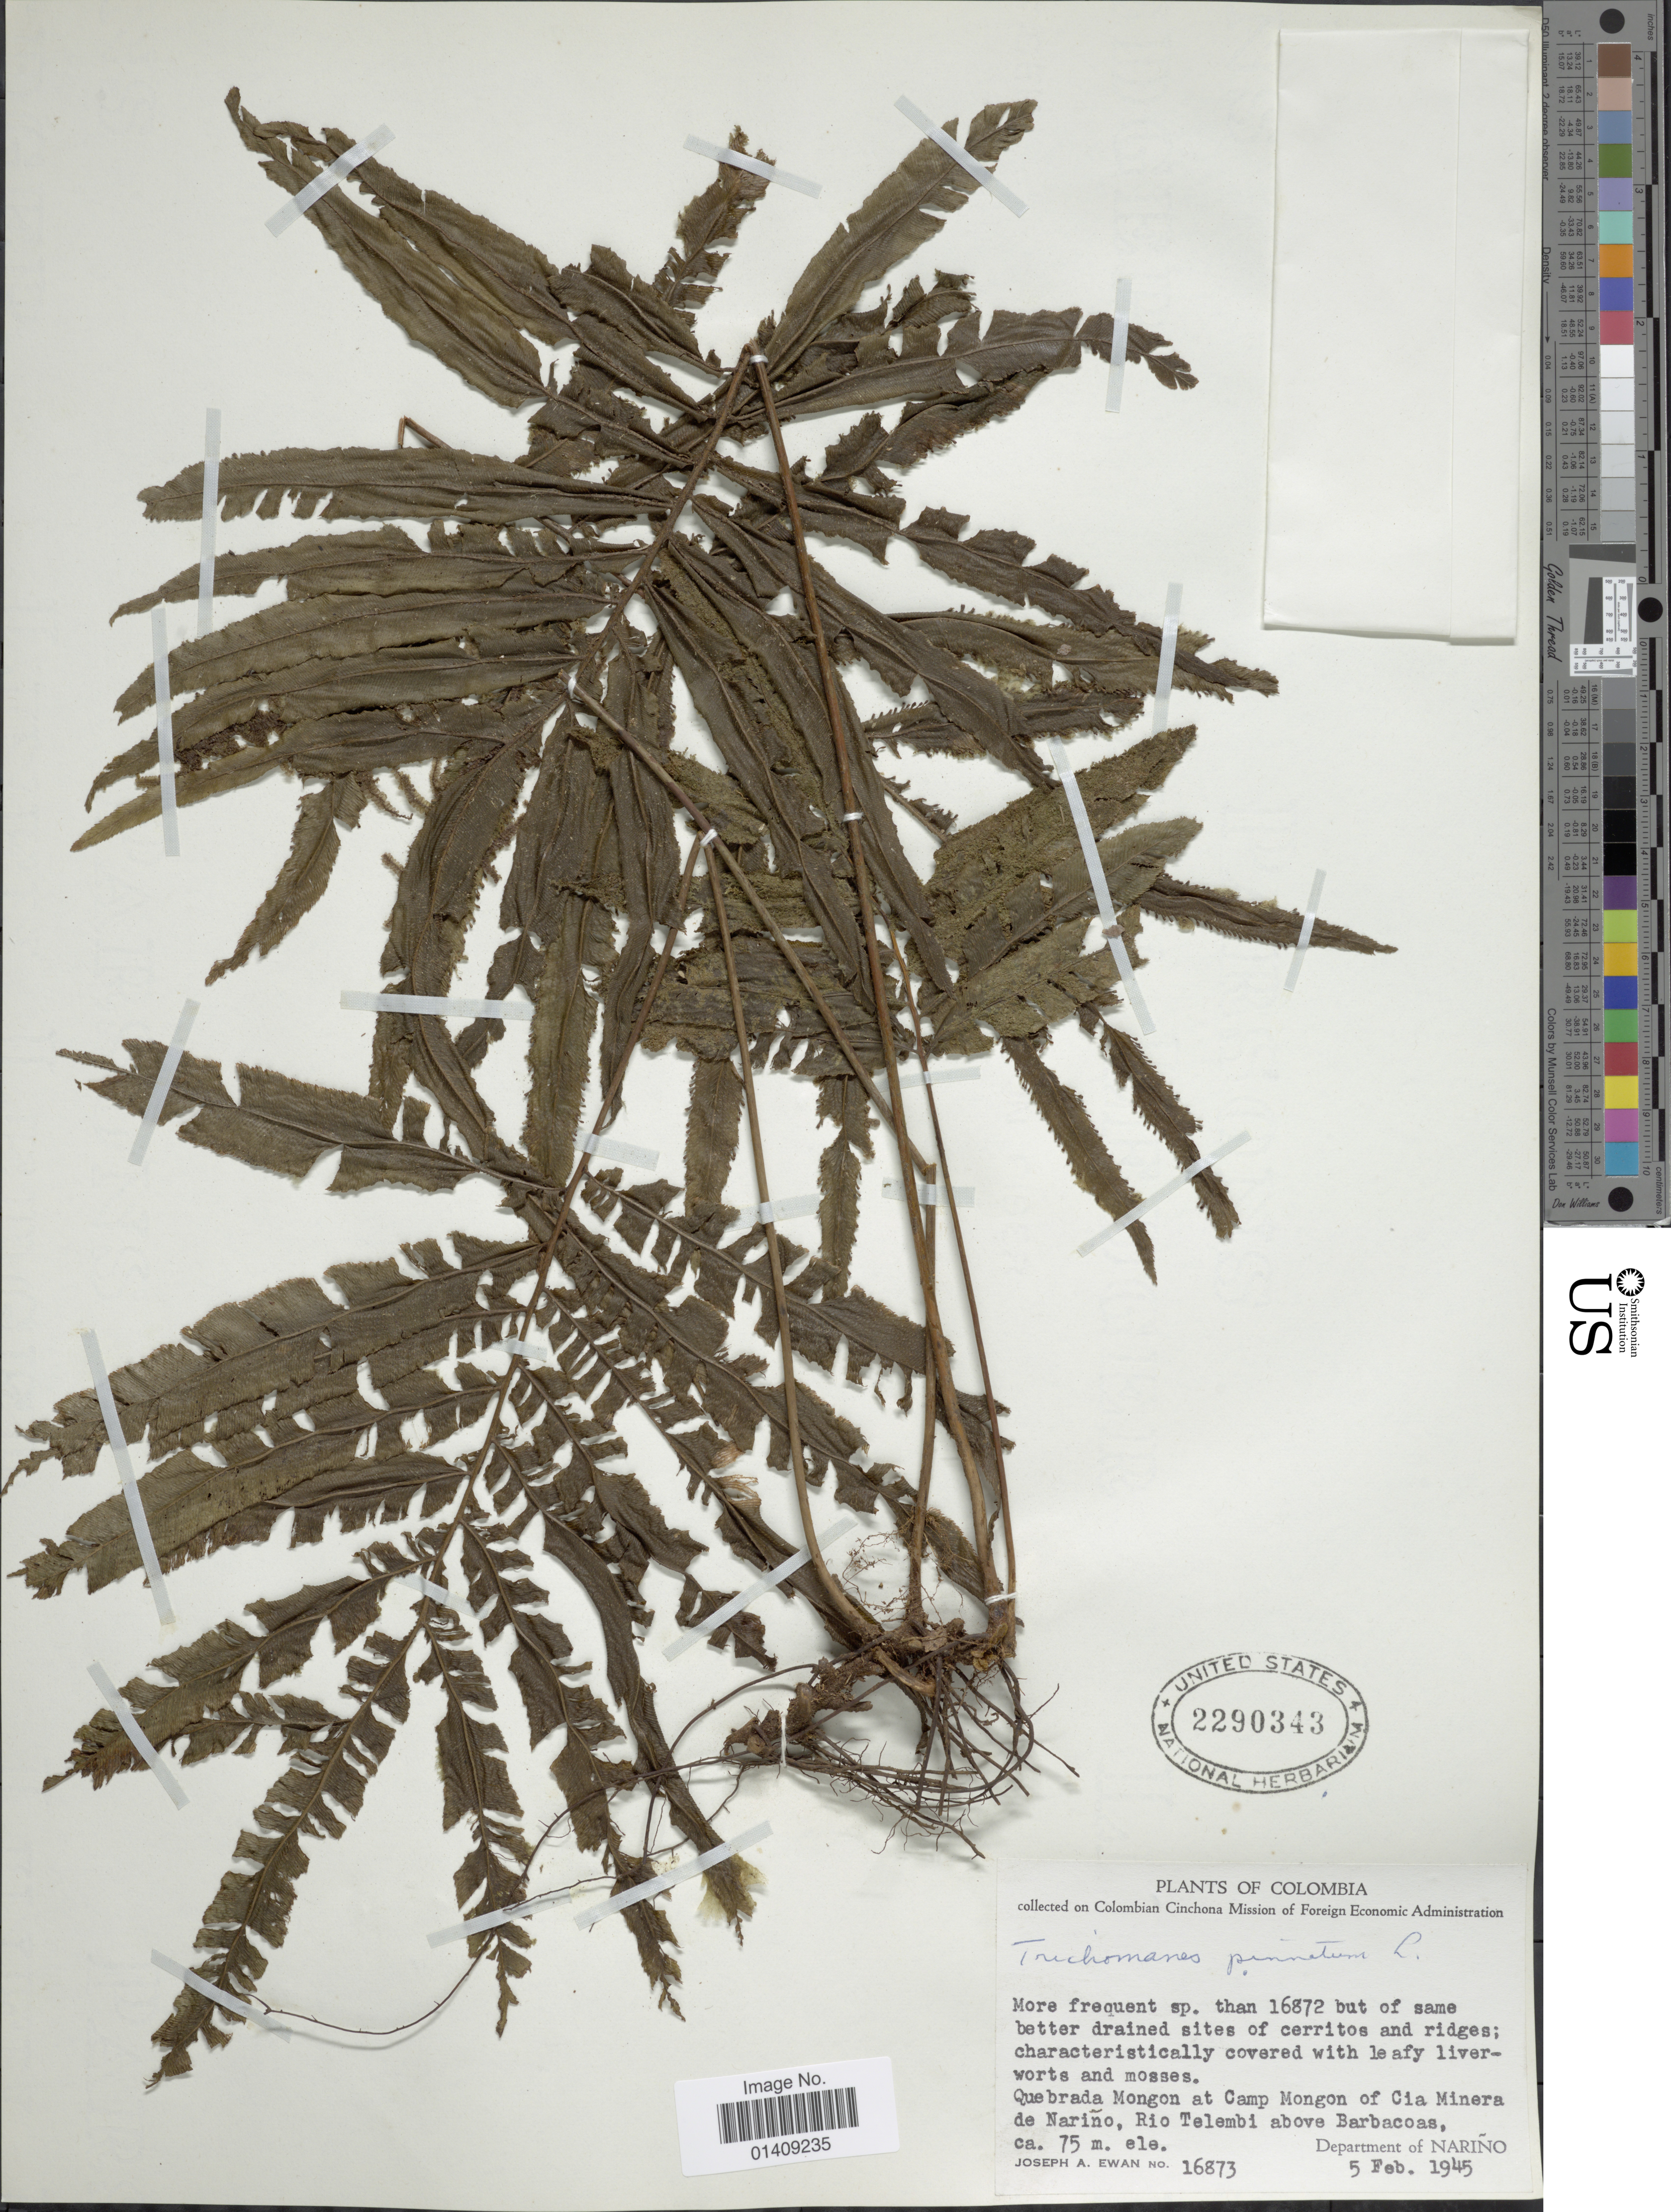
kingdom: Plantae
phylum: Tracheophyta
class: Polypodiopsida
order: Hymenophyllales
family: Hymenophyllaceae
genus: Trichomanes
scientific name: Trichomanes pinnatum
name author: Hedw.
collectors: J. A. Ewan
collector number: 16873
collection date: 1945-02-05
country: Colombia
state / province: Nariño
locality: Quebrada Mongon at camp Mongon of Cia Minera de Nariño Rio Telembi above Barbacoas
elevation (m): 75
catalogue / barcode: US 2290343